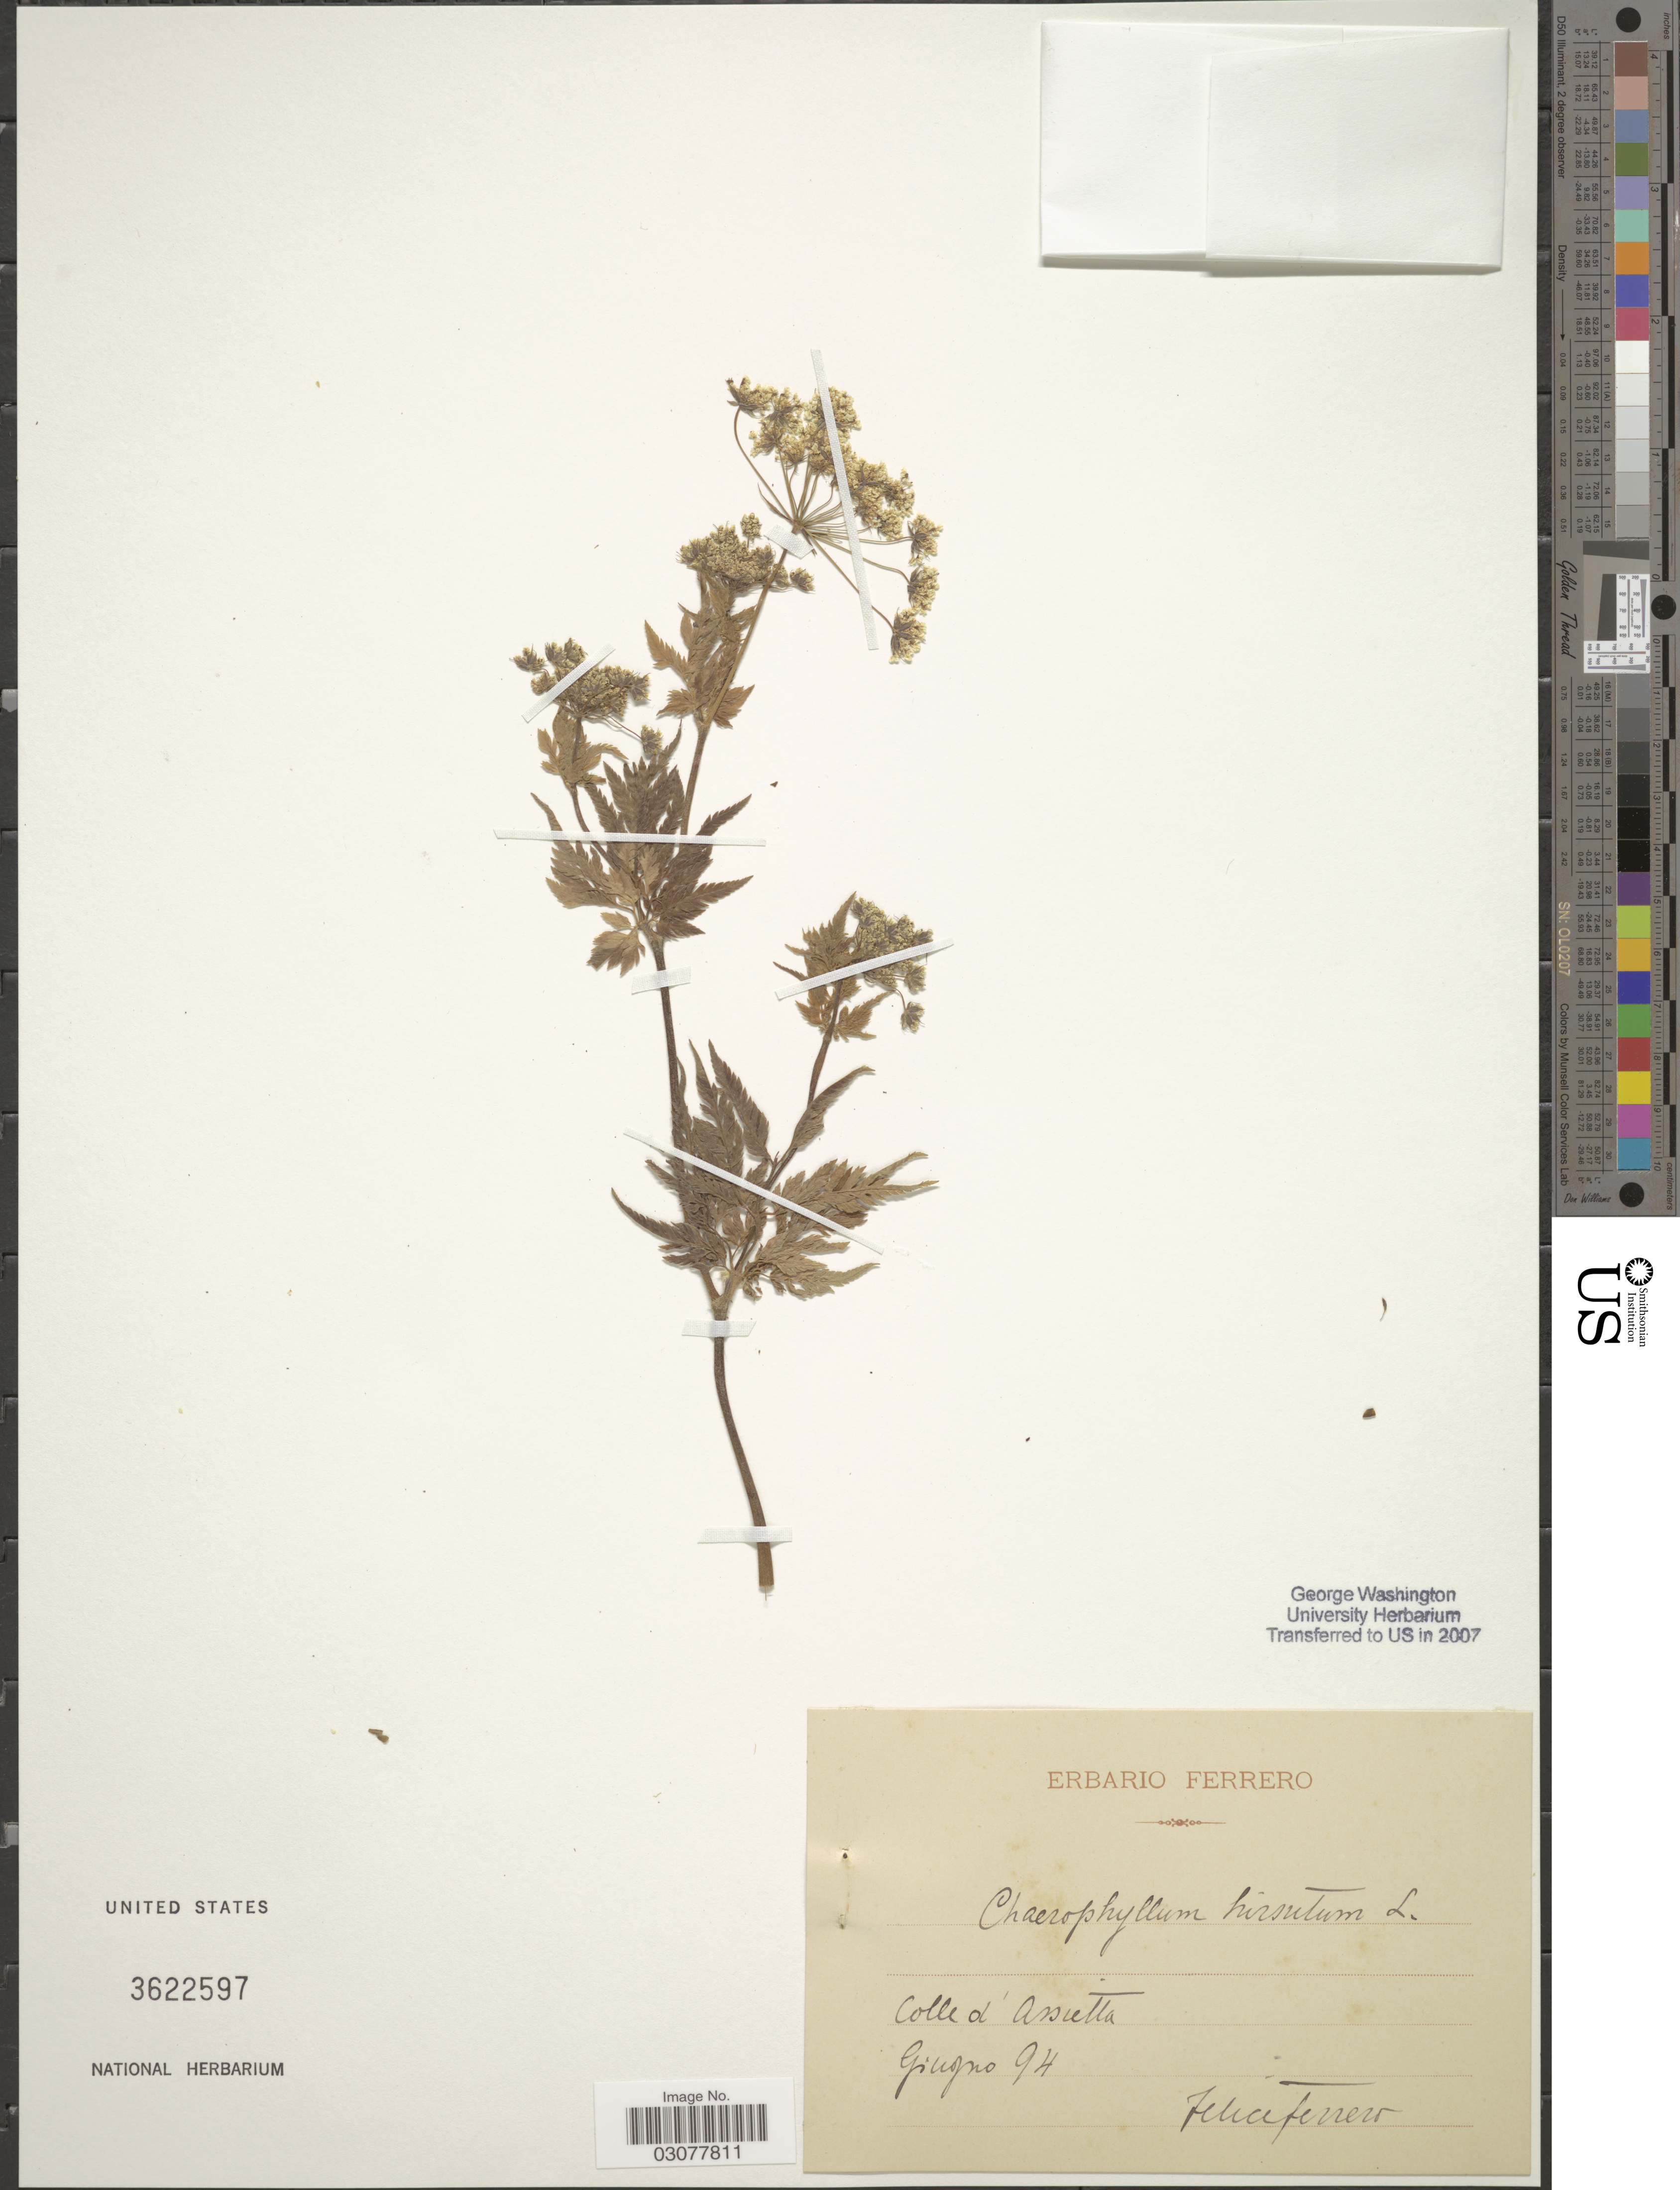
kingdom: Plantae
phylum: Tracheophyta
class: Magnoliopsida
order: Apiales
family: Apiaceae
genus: Chaerophyllum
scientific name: Chaerophyllum hirsutum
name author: L.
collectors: F. Ferrero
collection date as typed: Transcribed d/m/y: //94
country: Italy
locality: Colle d'Assietta.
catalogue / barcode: US 3622597